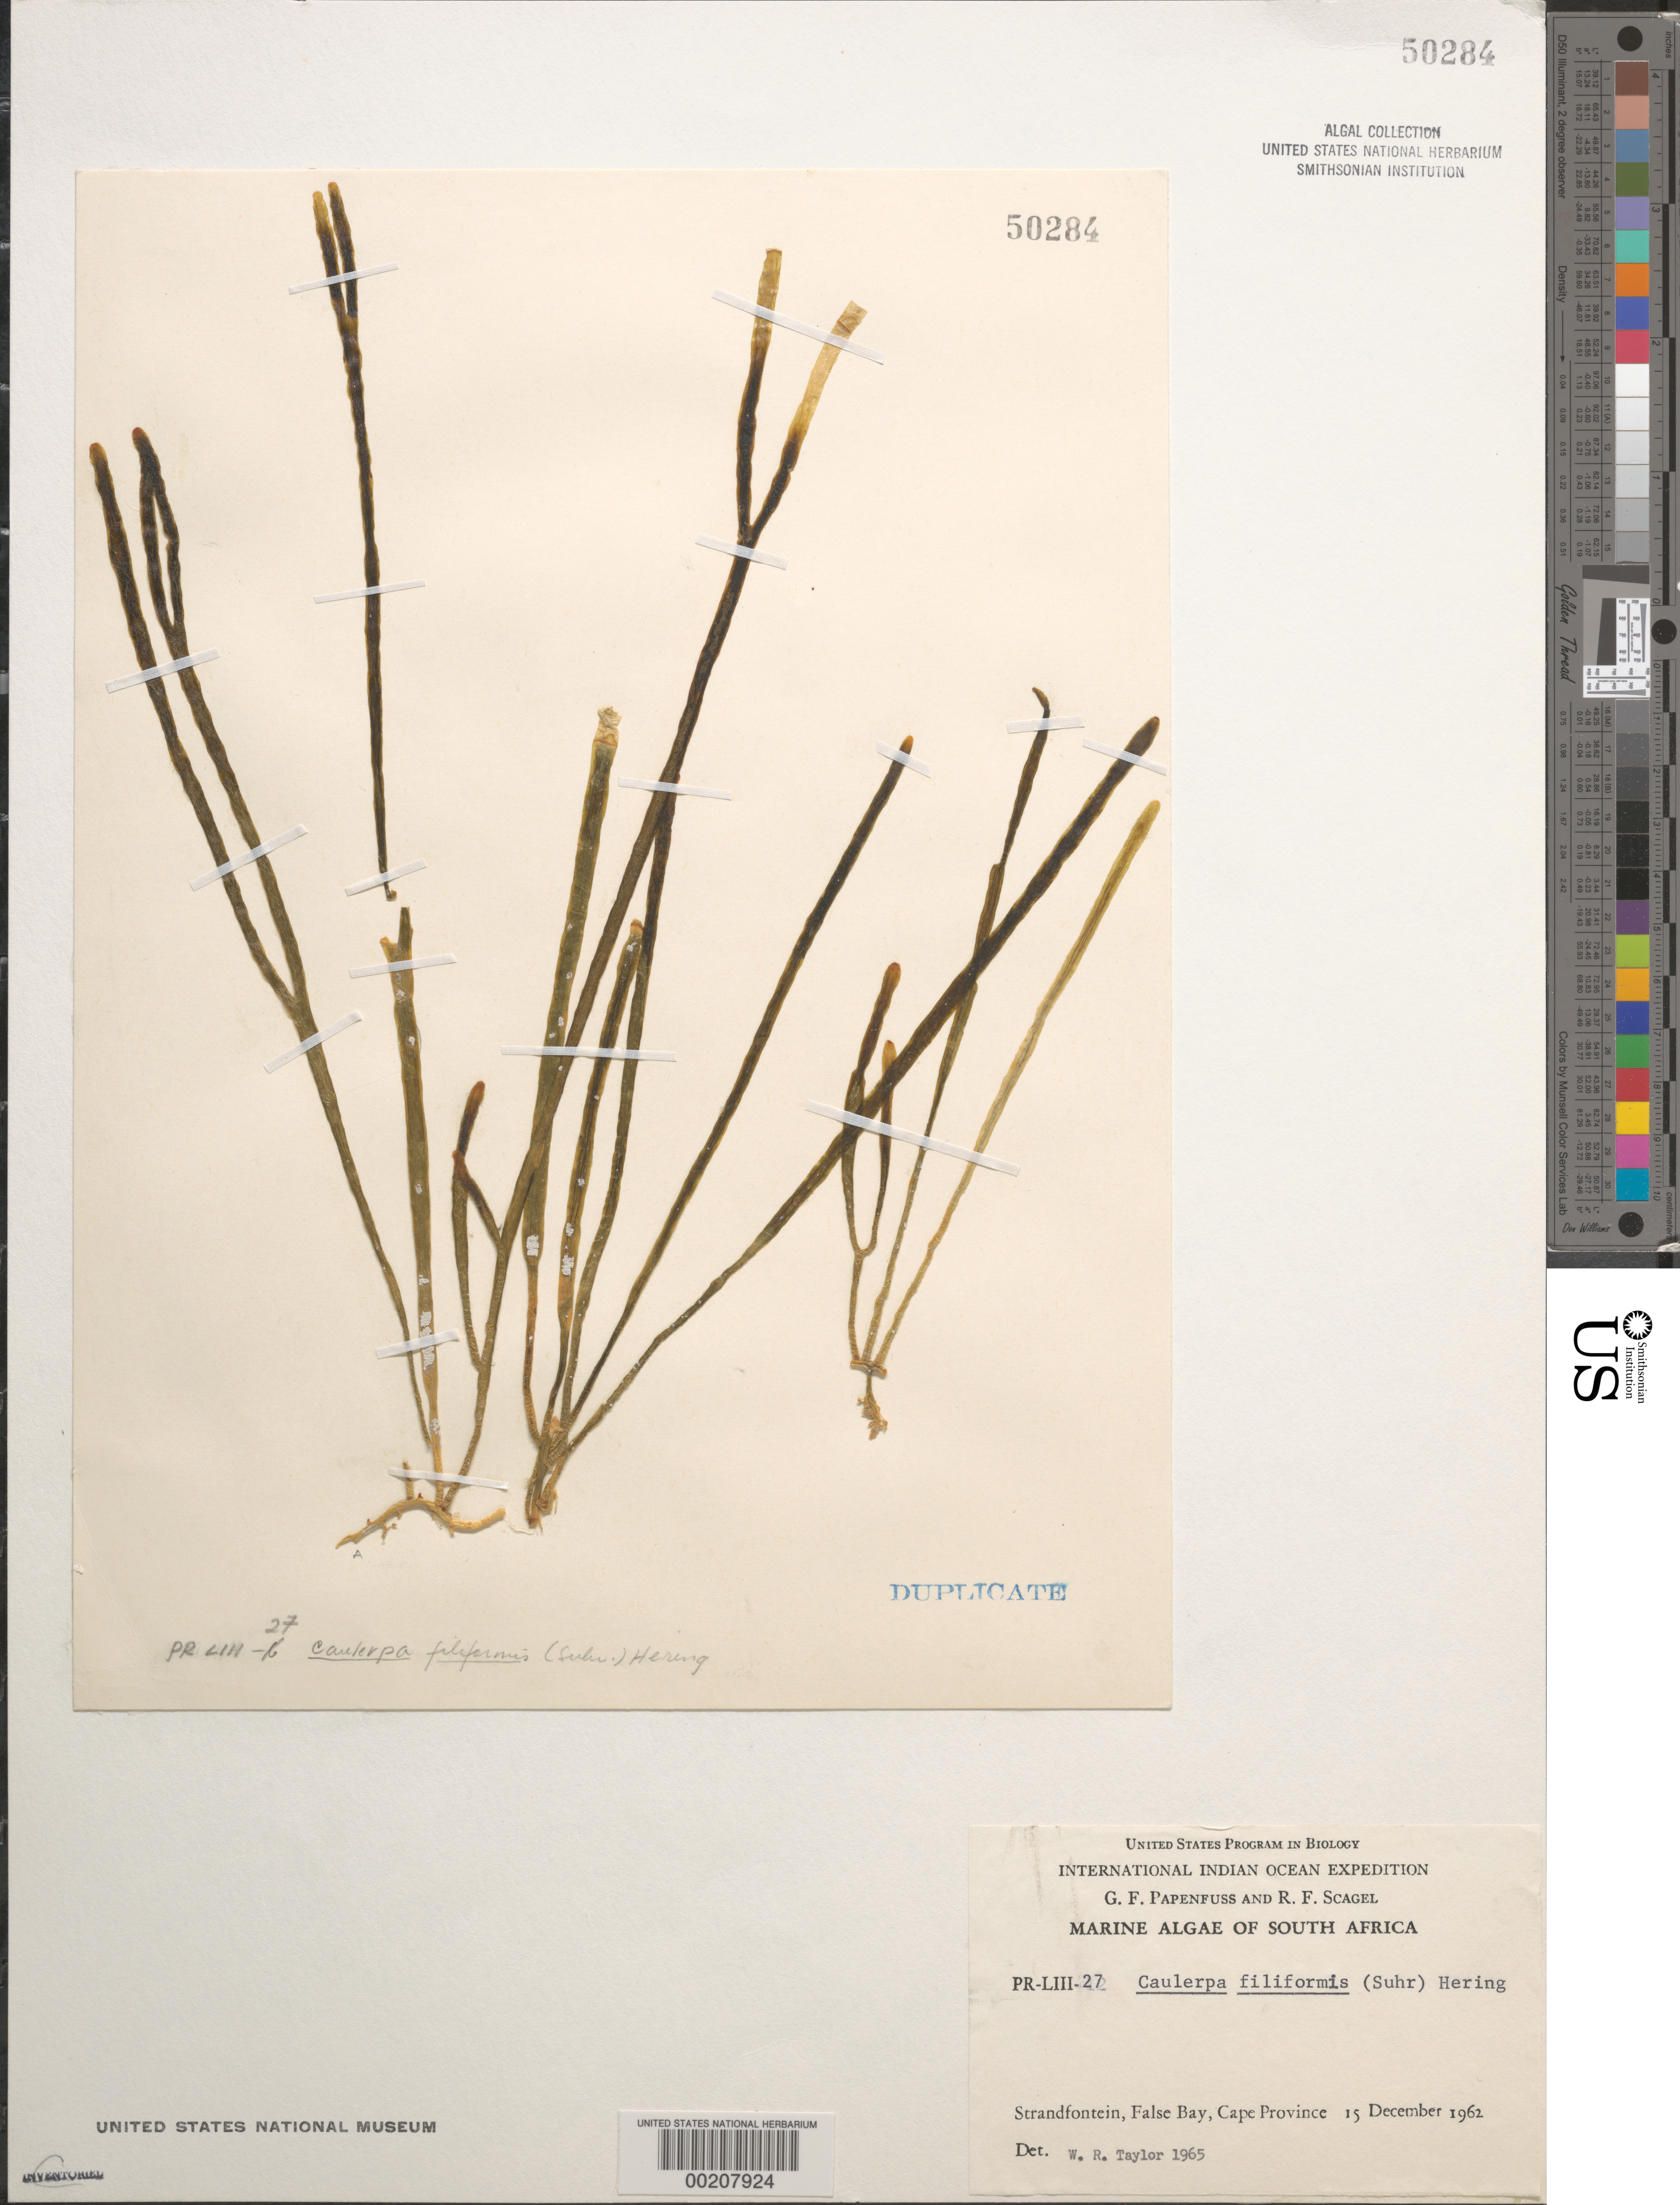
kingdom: Plantae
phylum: Chlorophyta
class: Ulvophyceae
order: Bryopsidales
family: Caulerpaceae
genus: Caulerpa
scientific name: Caulerpa filiformis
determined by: Taylor, William R.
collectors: G. Papenfuss & R. F. Scagel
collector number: PR-LIII-27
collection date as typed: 15 Dec 1962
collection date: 1962-12-15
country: South Africa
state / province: Western Cape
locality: False Bay, Strandfontein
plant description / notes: International Indian Ocean Expedition, 1962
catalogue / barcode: US 50284